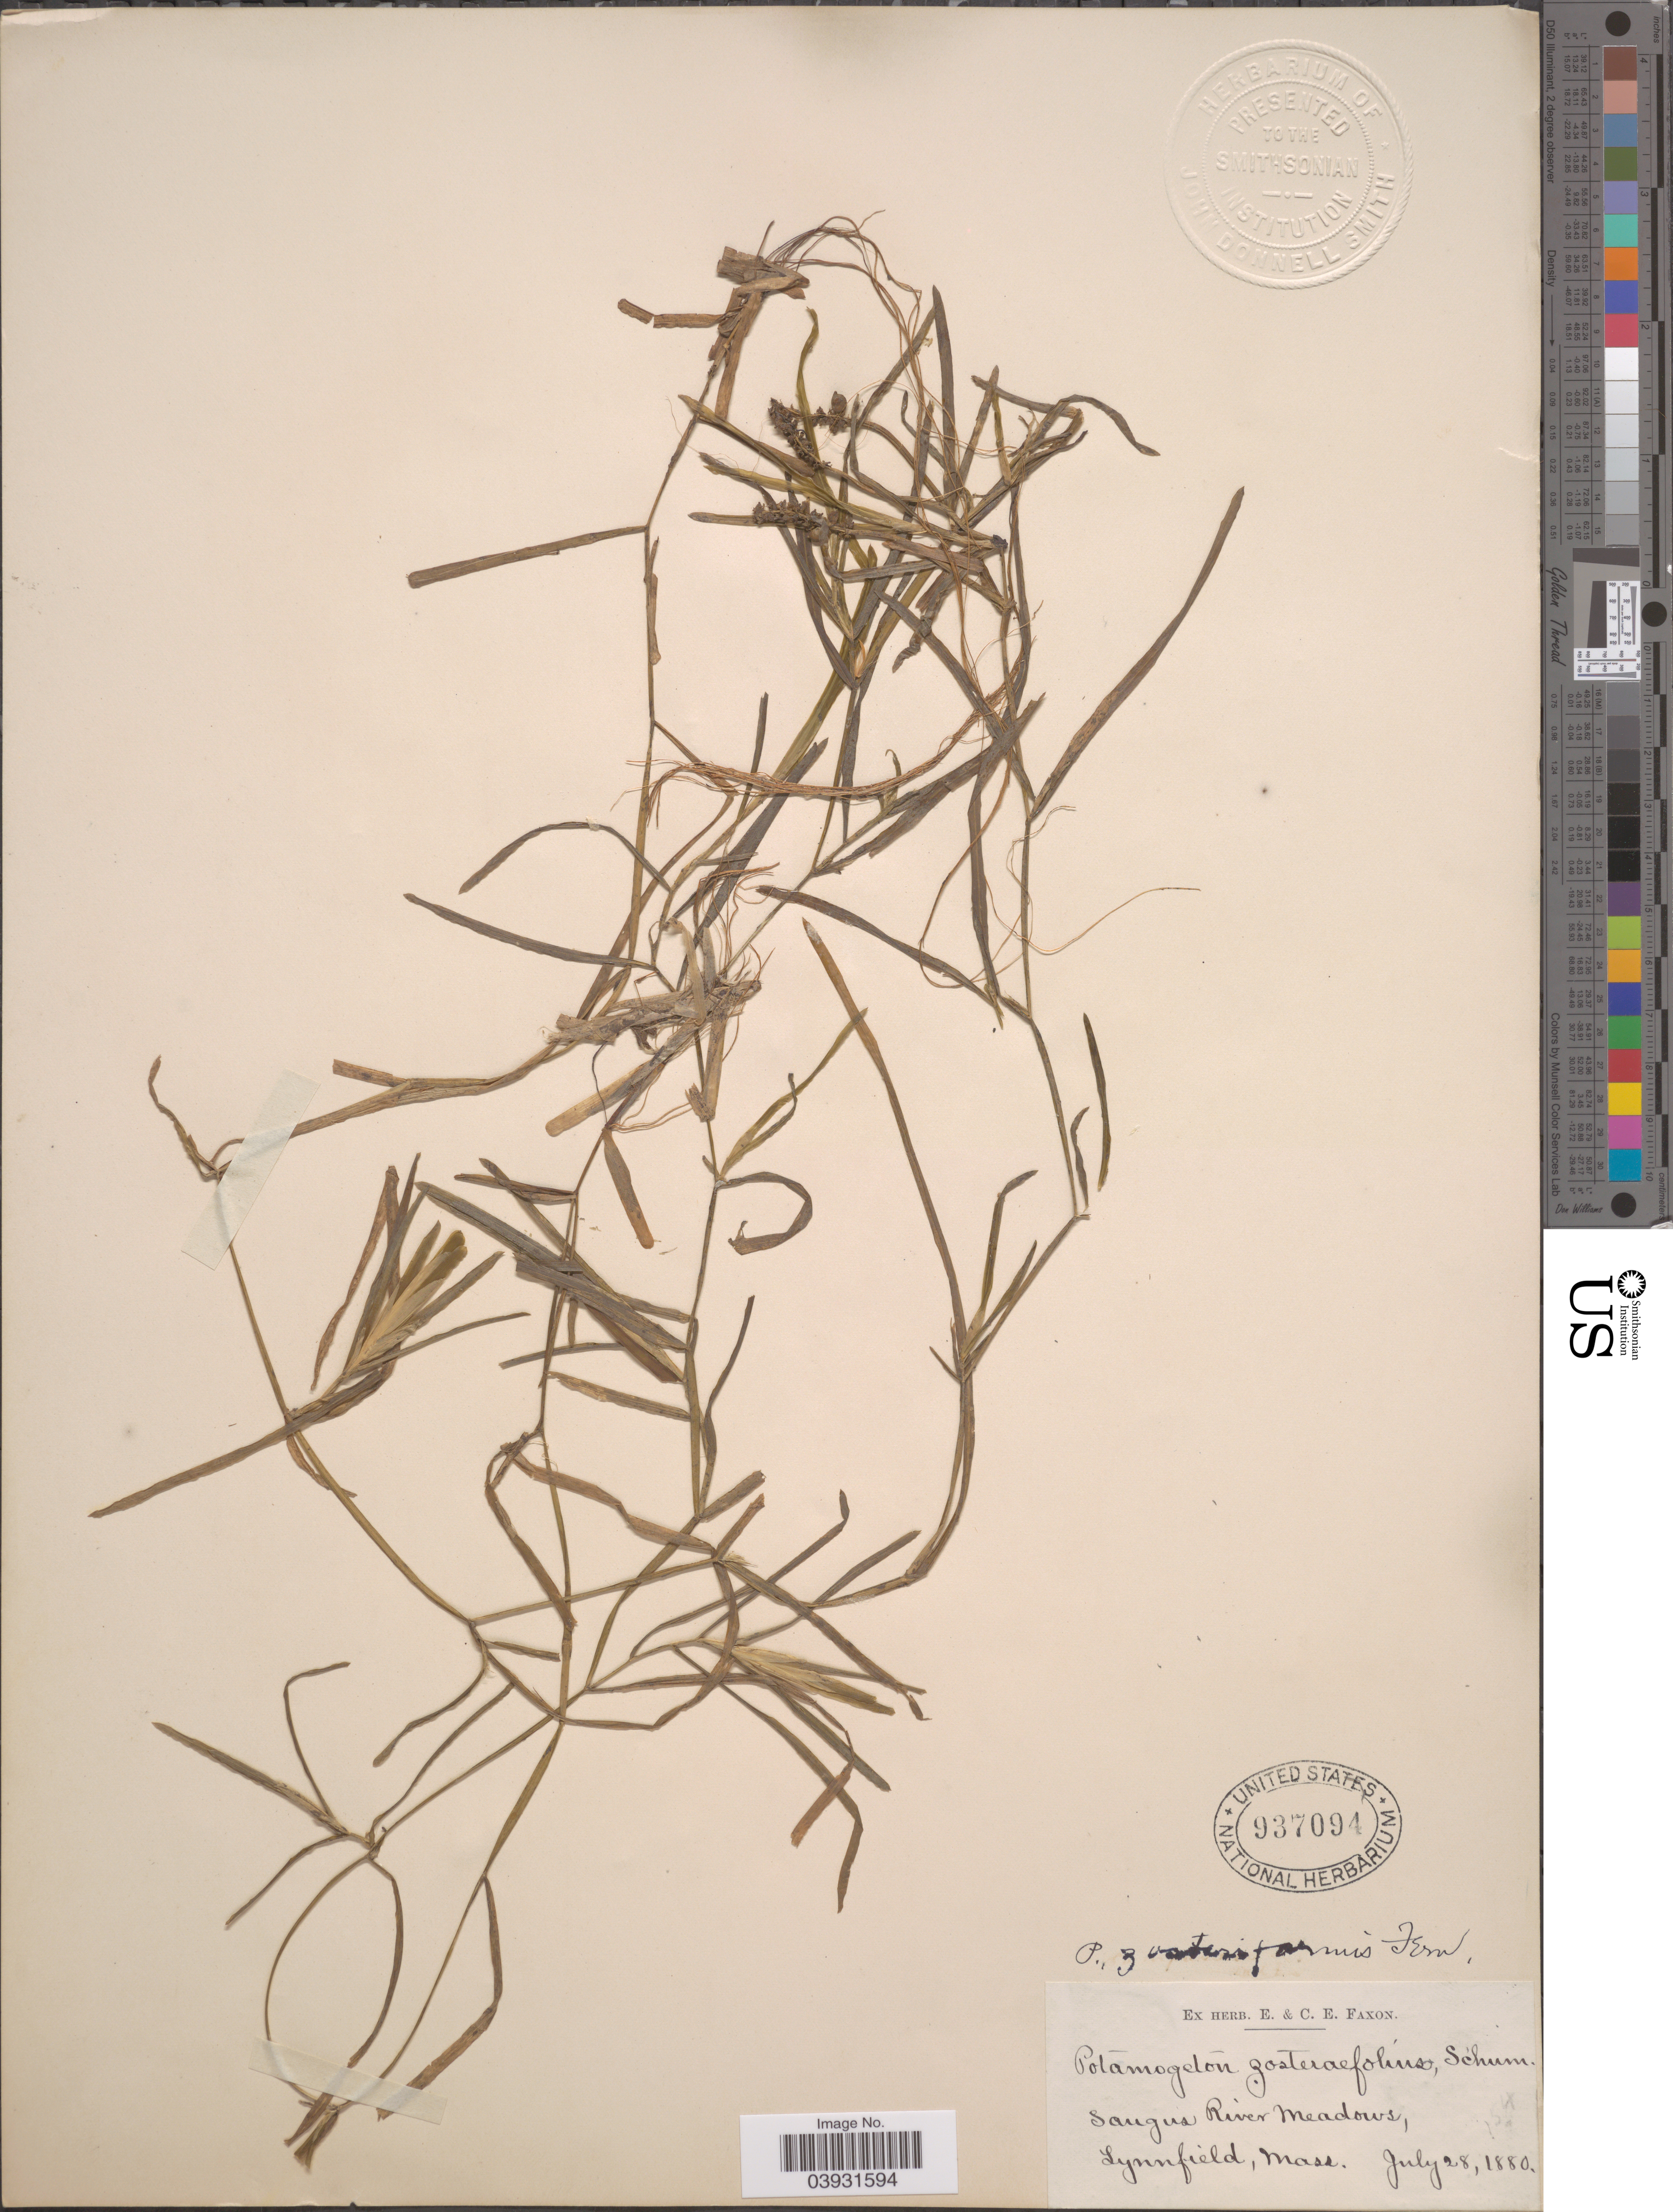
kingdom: Plantae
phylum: Tracheophyta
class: Liliopsida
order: Alismatales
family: Potamogetonaceae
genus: Potamogeton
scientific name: Potamogeton zosterifolius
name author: Schumach.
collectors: ex herb. E. & C.E. Faxon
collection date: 1880-07-28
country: United States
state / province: Massachusetts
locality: Sangus River Meadows, Lynnfield.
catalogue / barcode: US 937094